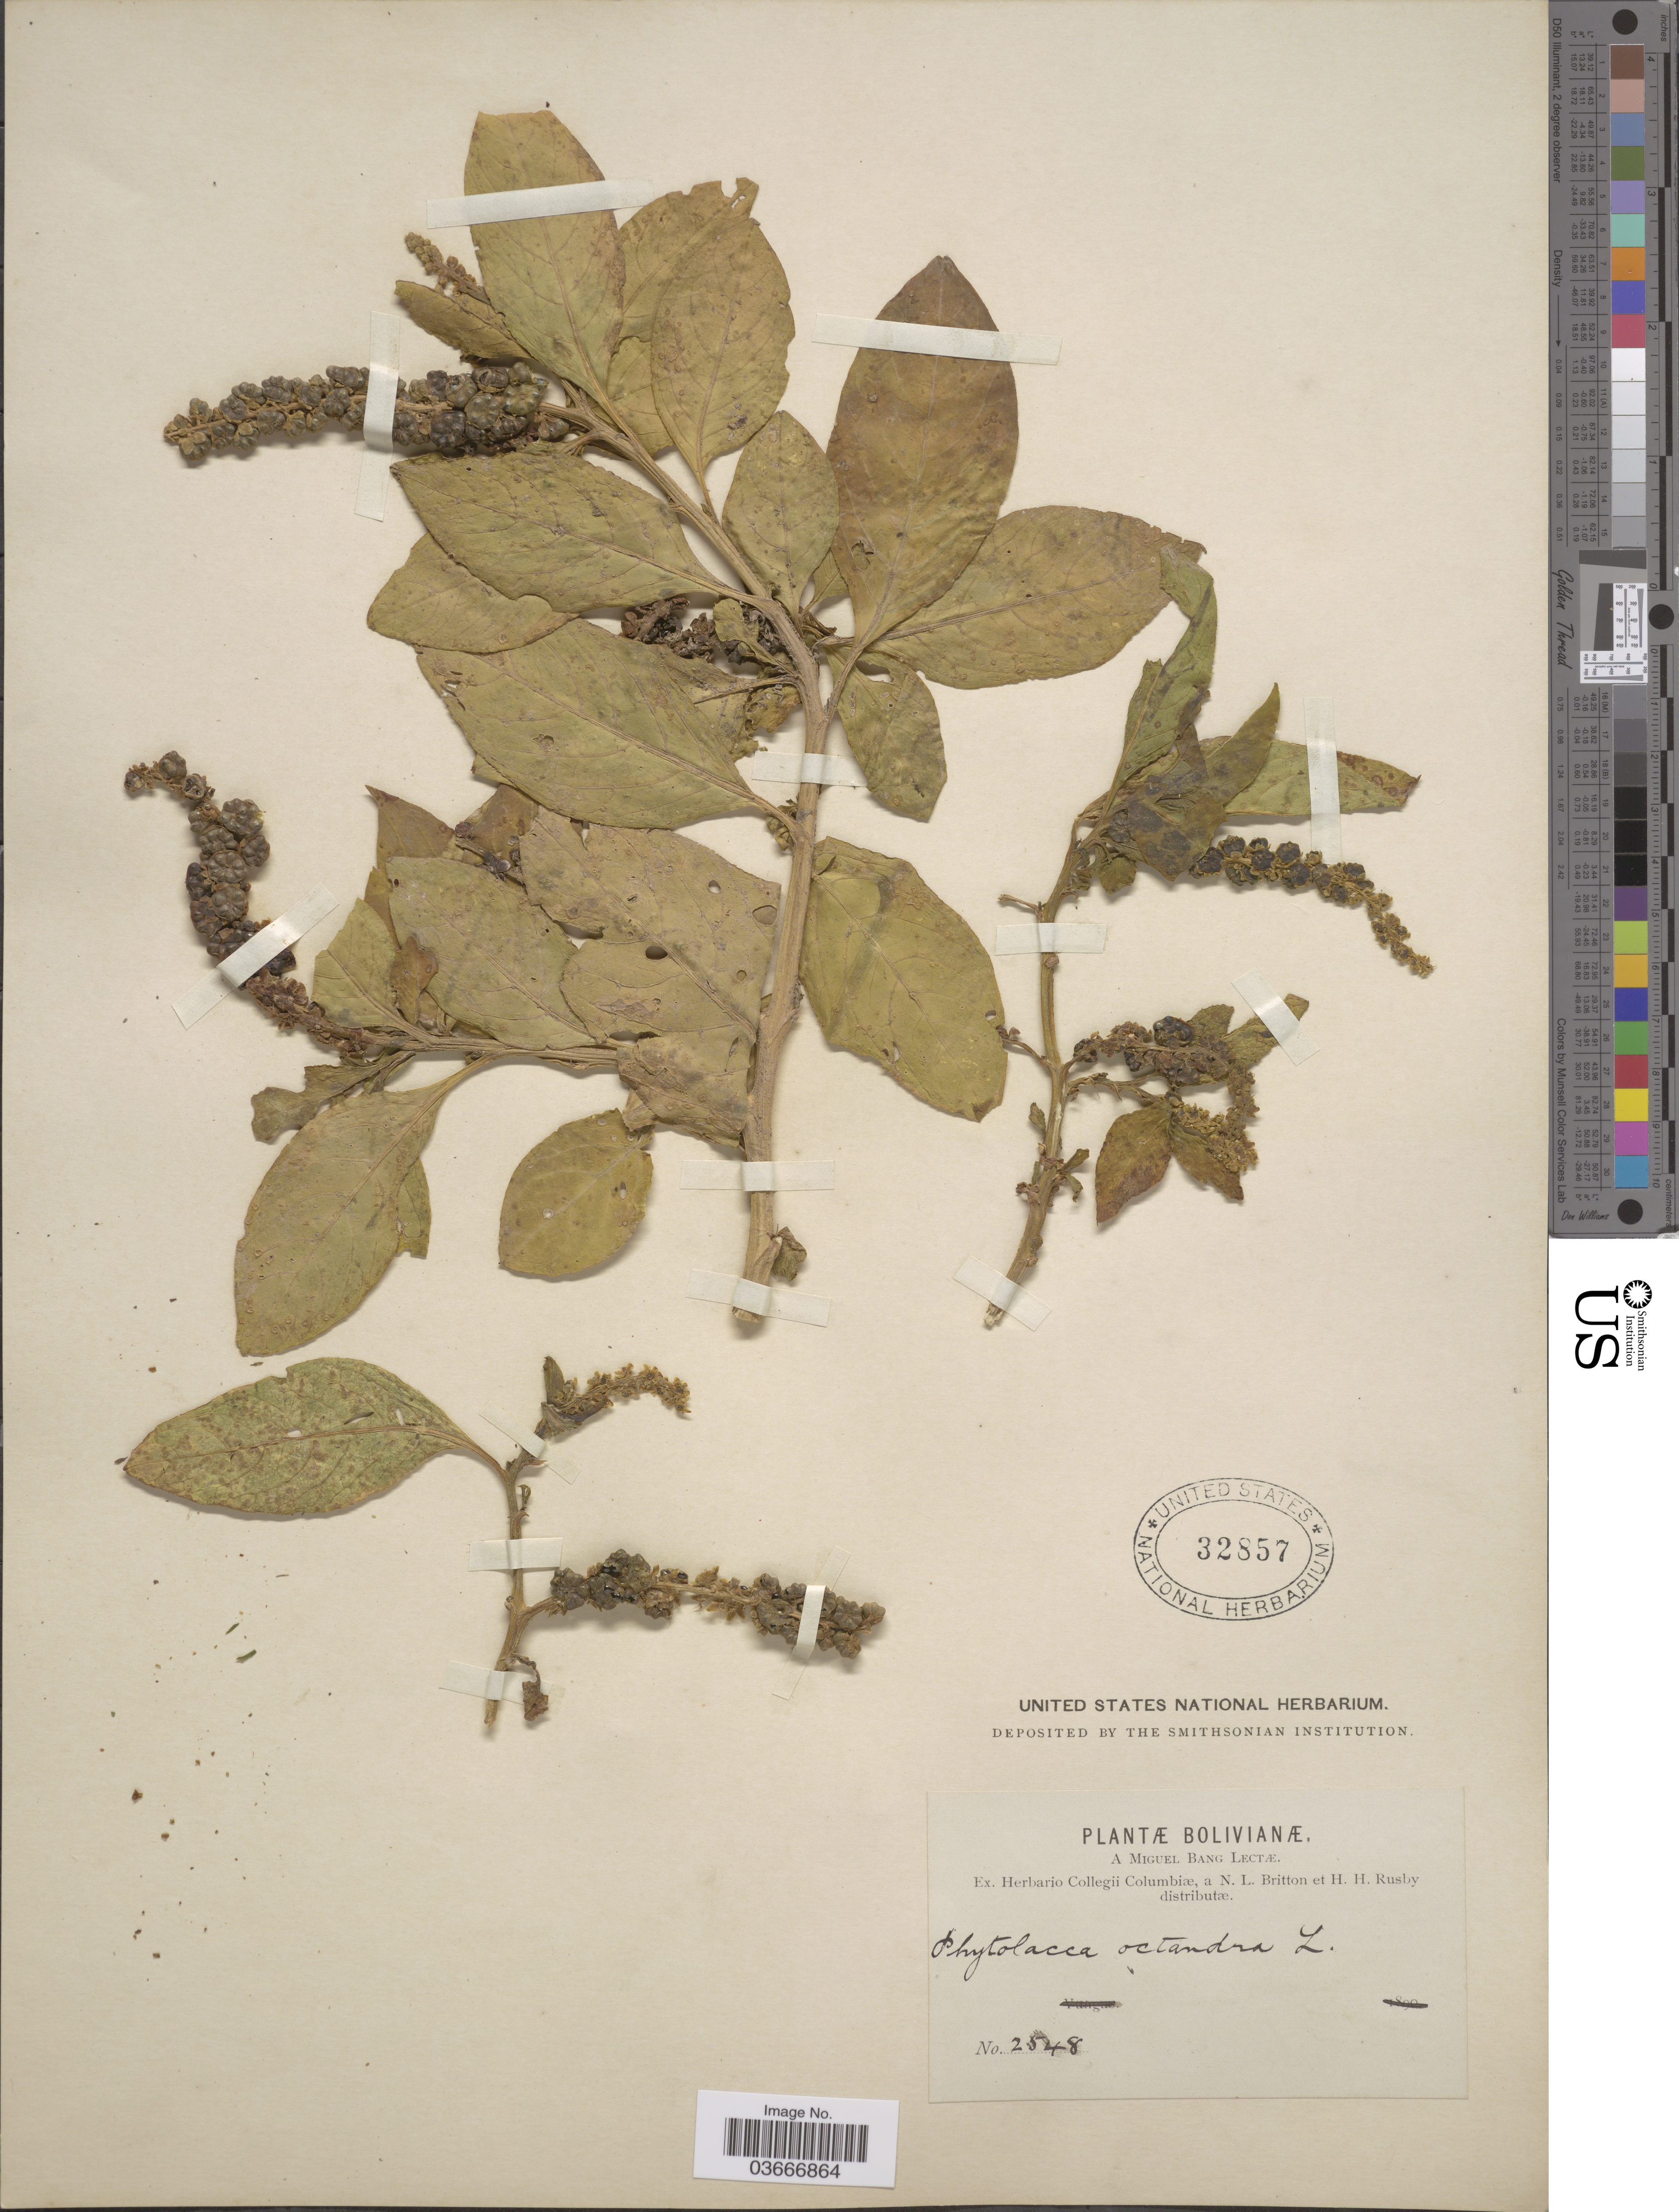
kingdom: Plantae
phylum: Tracheophyta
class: Magnoliopsida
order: Caryophyllales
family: Phytolaccaceae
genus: Phytolacca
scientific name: Phytolacca icosandra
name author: L.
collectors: M. Bang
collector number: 2548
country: Bolivia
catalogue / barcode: US 32857